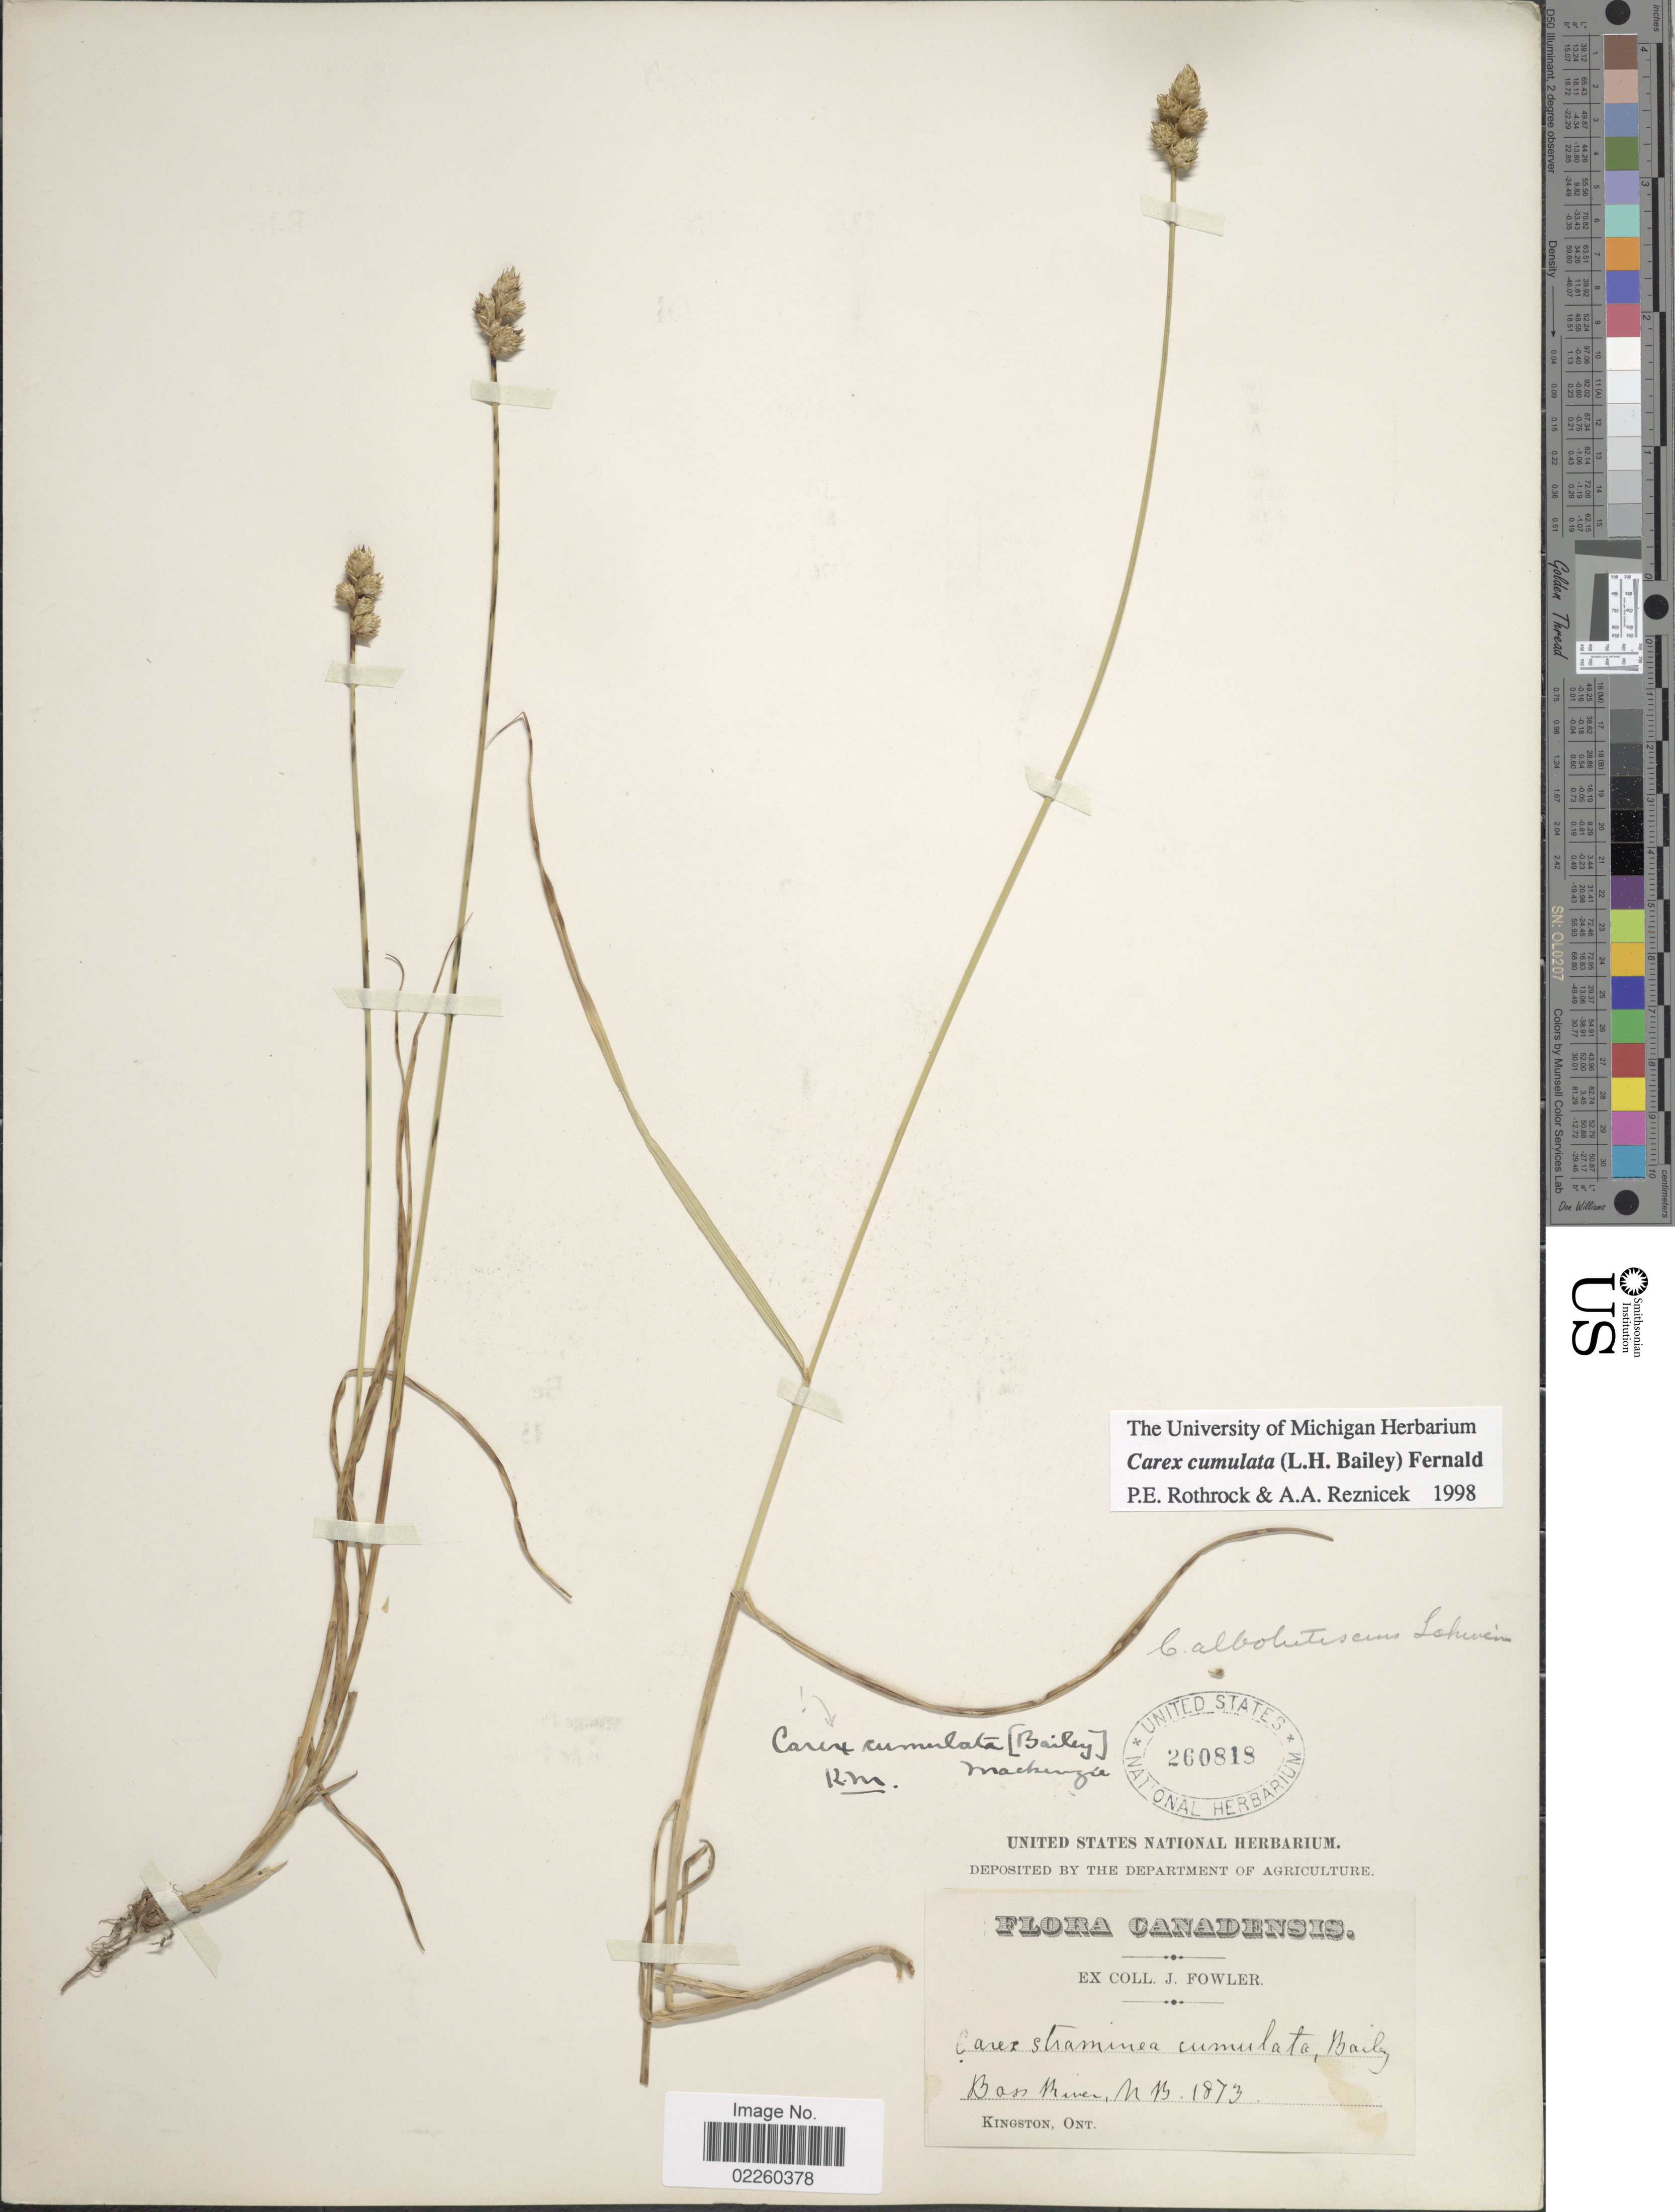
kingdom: Plantae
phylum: Tracheophyta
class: Liliopsida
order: Poales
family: Cyperaceae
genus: Carex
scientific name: Carex cumulata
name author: (L.H. Bailey) Mack.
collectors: ex herb. J. Fowler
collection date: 1873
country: Canada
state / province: New Brunswick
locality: Bass River, NB.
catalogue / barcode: US 260818